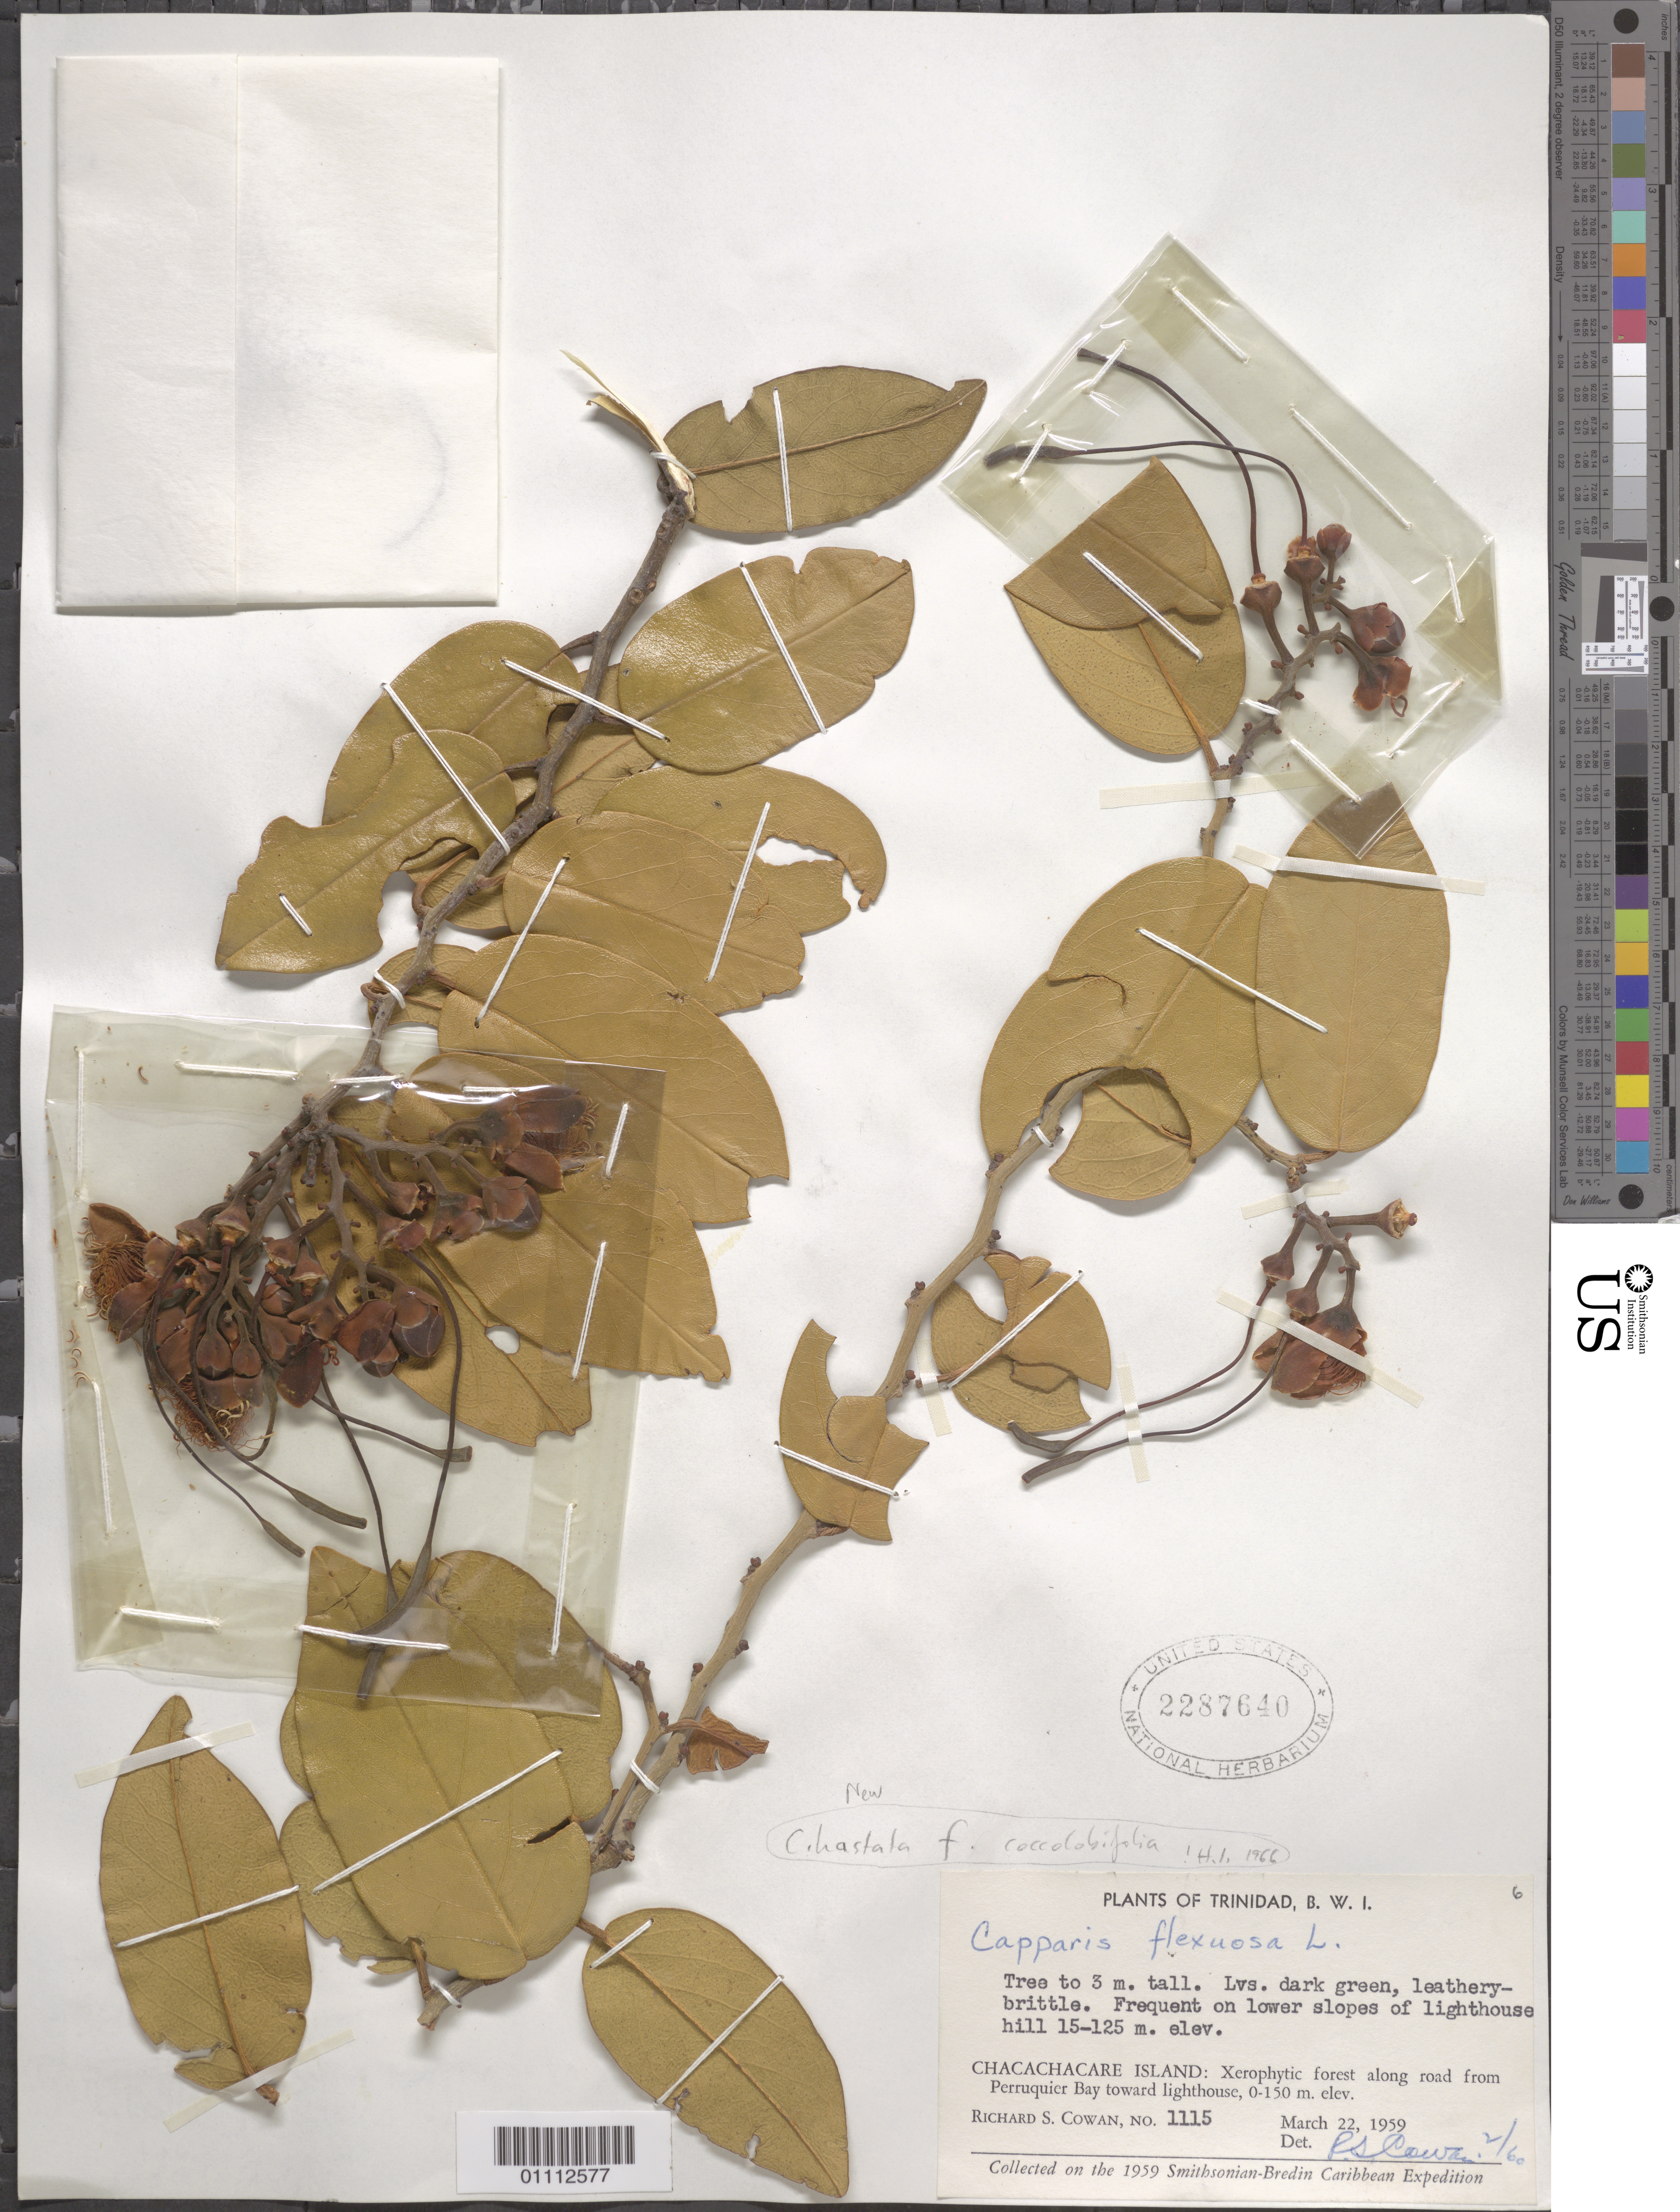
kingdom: Plantae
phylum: Tracheophyta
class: Magnoliopsida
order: Brassicales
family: Capparaceae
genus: Cynophalla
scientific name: Cynophalla hastata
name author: (Jacq.) J. Presl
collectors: R. S. Cowan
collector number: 1115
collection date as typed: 22 Mar 1959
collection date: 1959-03-22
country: Trinidad and Tobago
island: Chacachacare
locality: Xerophytic forest along road from Perruquier Bay toward lighthouse.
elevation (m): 15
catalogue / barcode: US 2287640